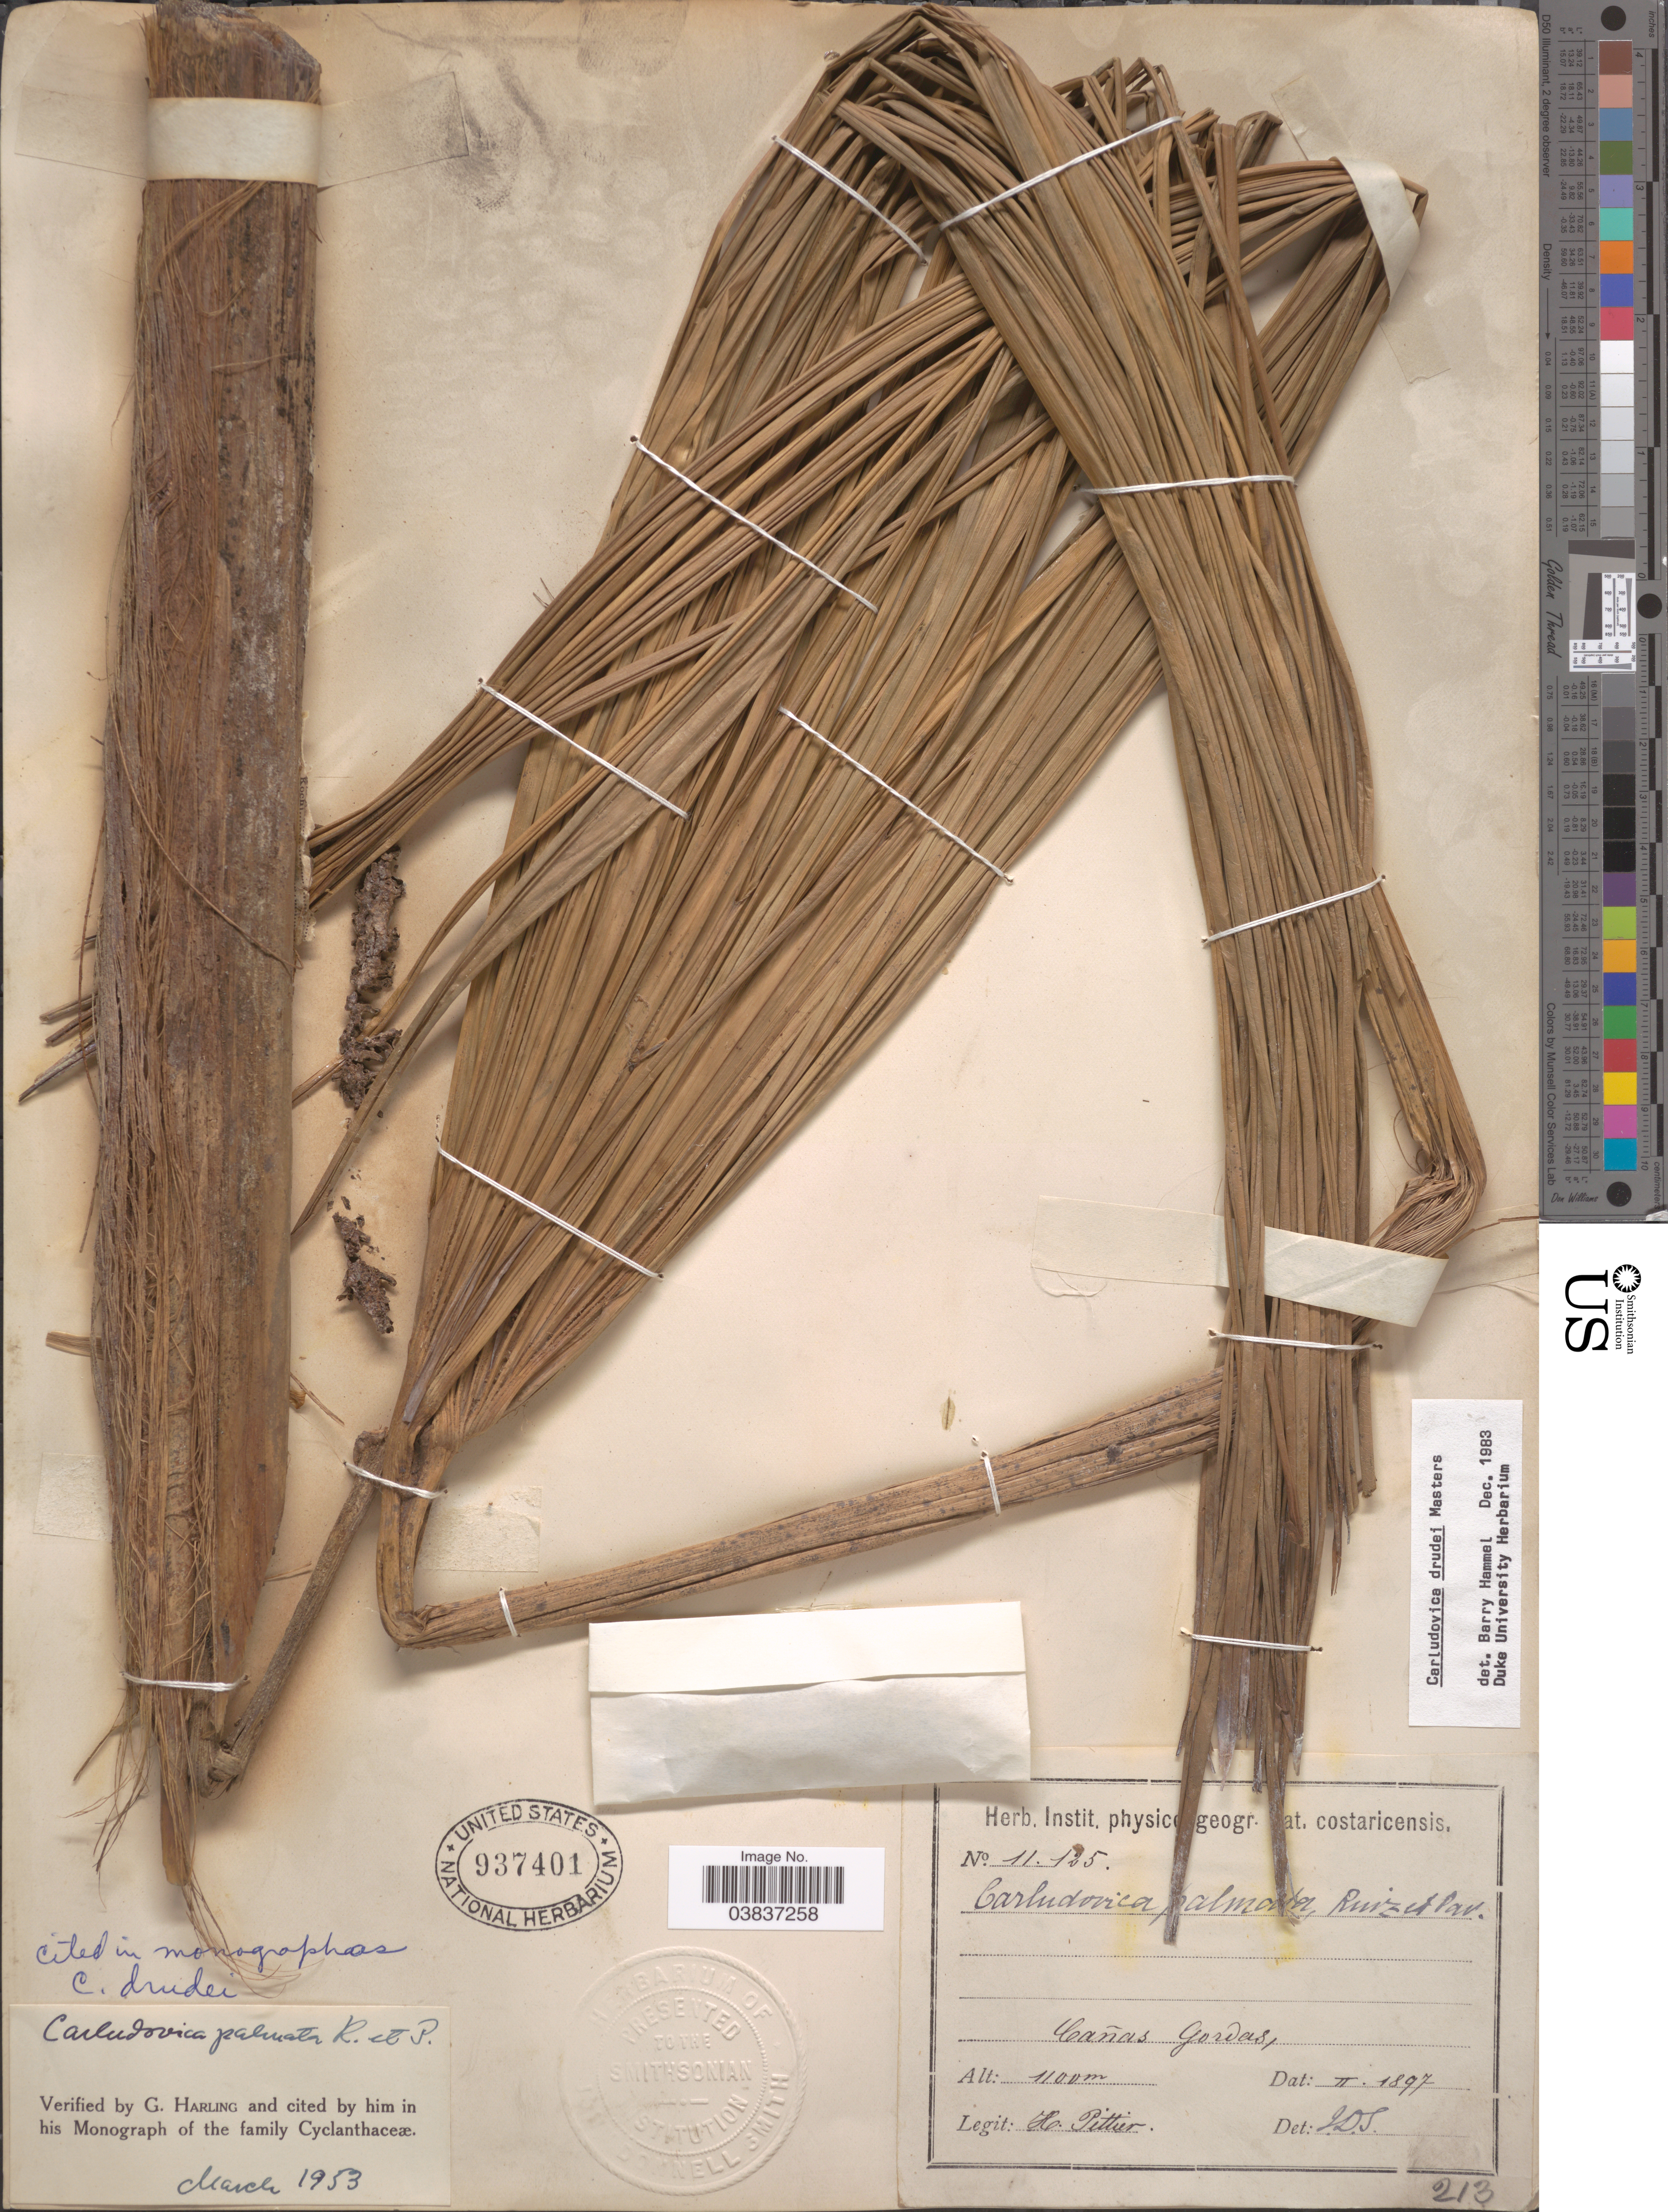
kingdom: Plantae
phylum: Tracheophyta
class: Liliopsida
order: Pandanales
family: Cyclanthaceae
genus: Carludovica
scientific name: Carludovica drudei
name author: Mast.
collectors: H. F. Pittier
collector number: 11125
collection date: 1897-02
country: Costa Rica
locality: Cañas Gordas.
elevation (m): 1100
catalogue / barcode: US 937401